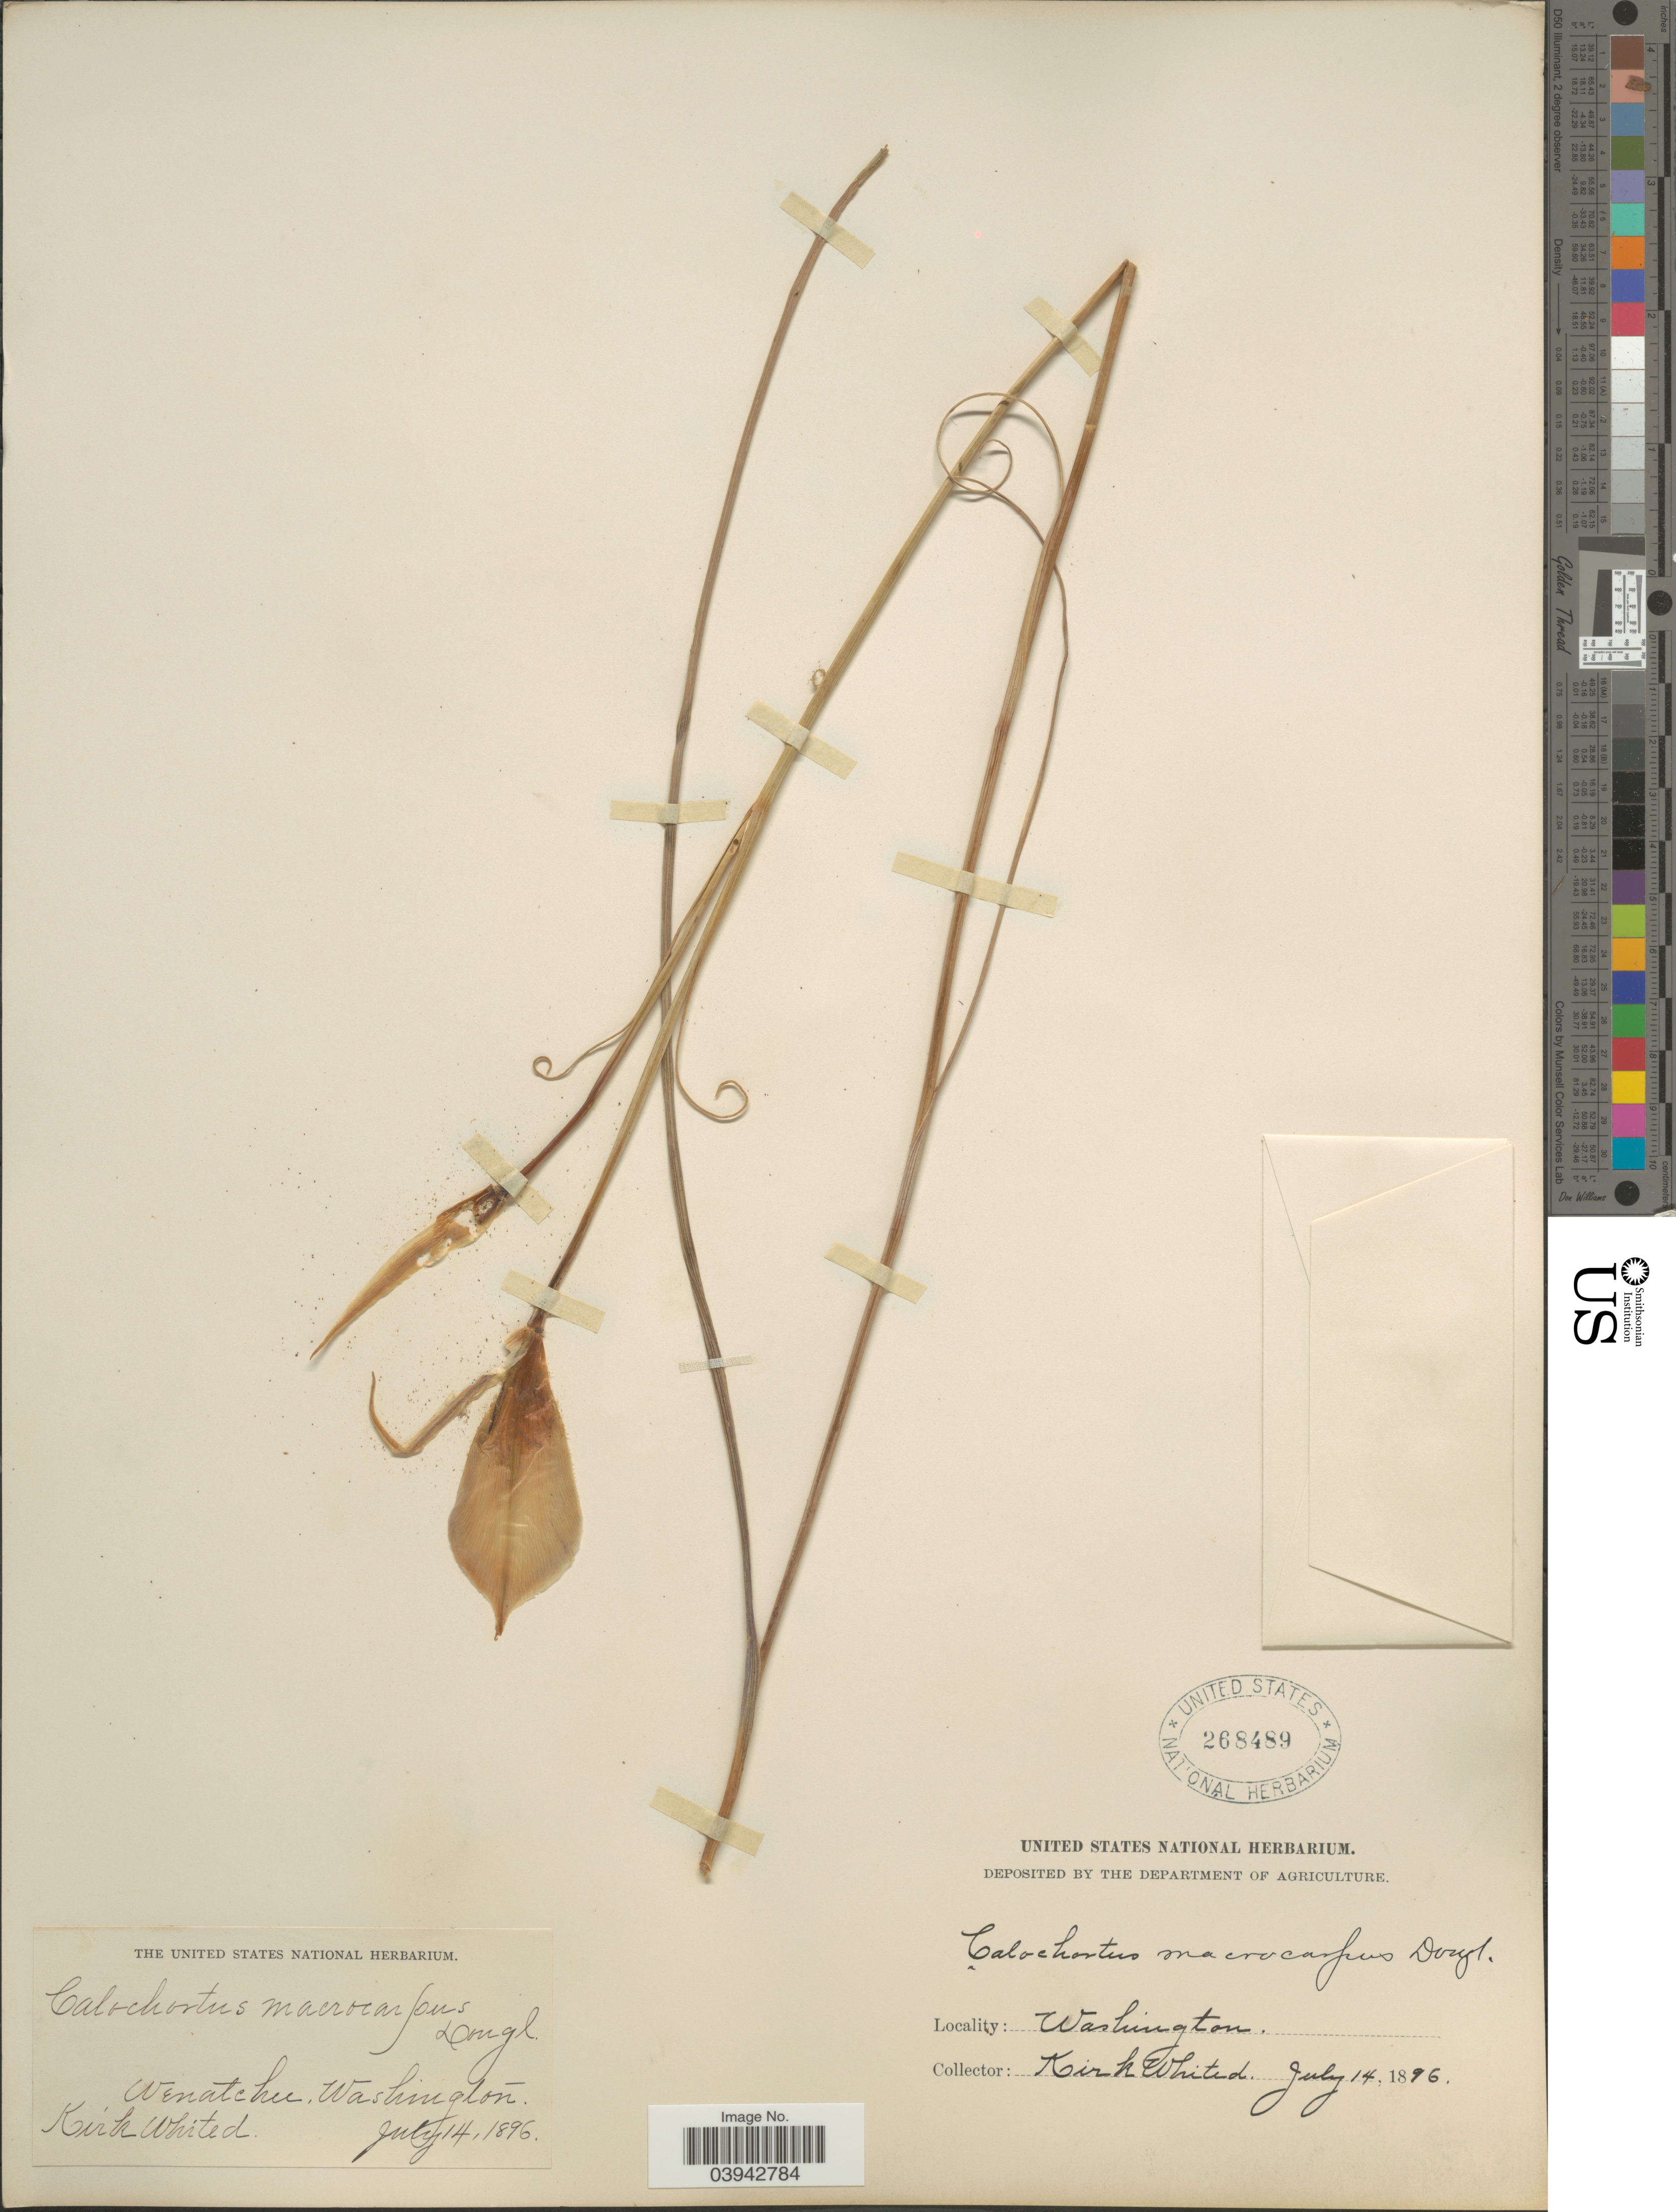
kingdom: Plantae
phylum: Tracheophyta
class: Liliopsida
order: Liliales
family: Liliaceae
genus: Calochortus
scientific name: Calochortus macrocarpus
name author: Douglas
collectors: K. Whited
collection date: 1896-07-14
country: United States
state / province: Washington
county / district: Chelan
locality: Wenatchee.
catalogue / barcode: US 268489